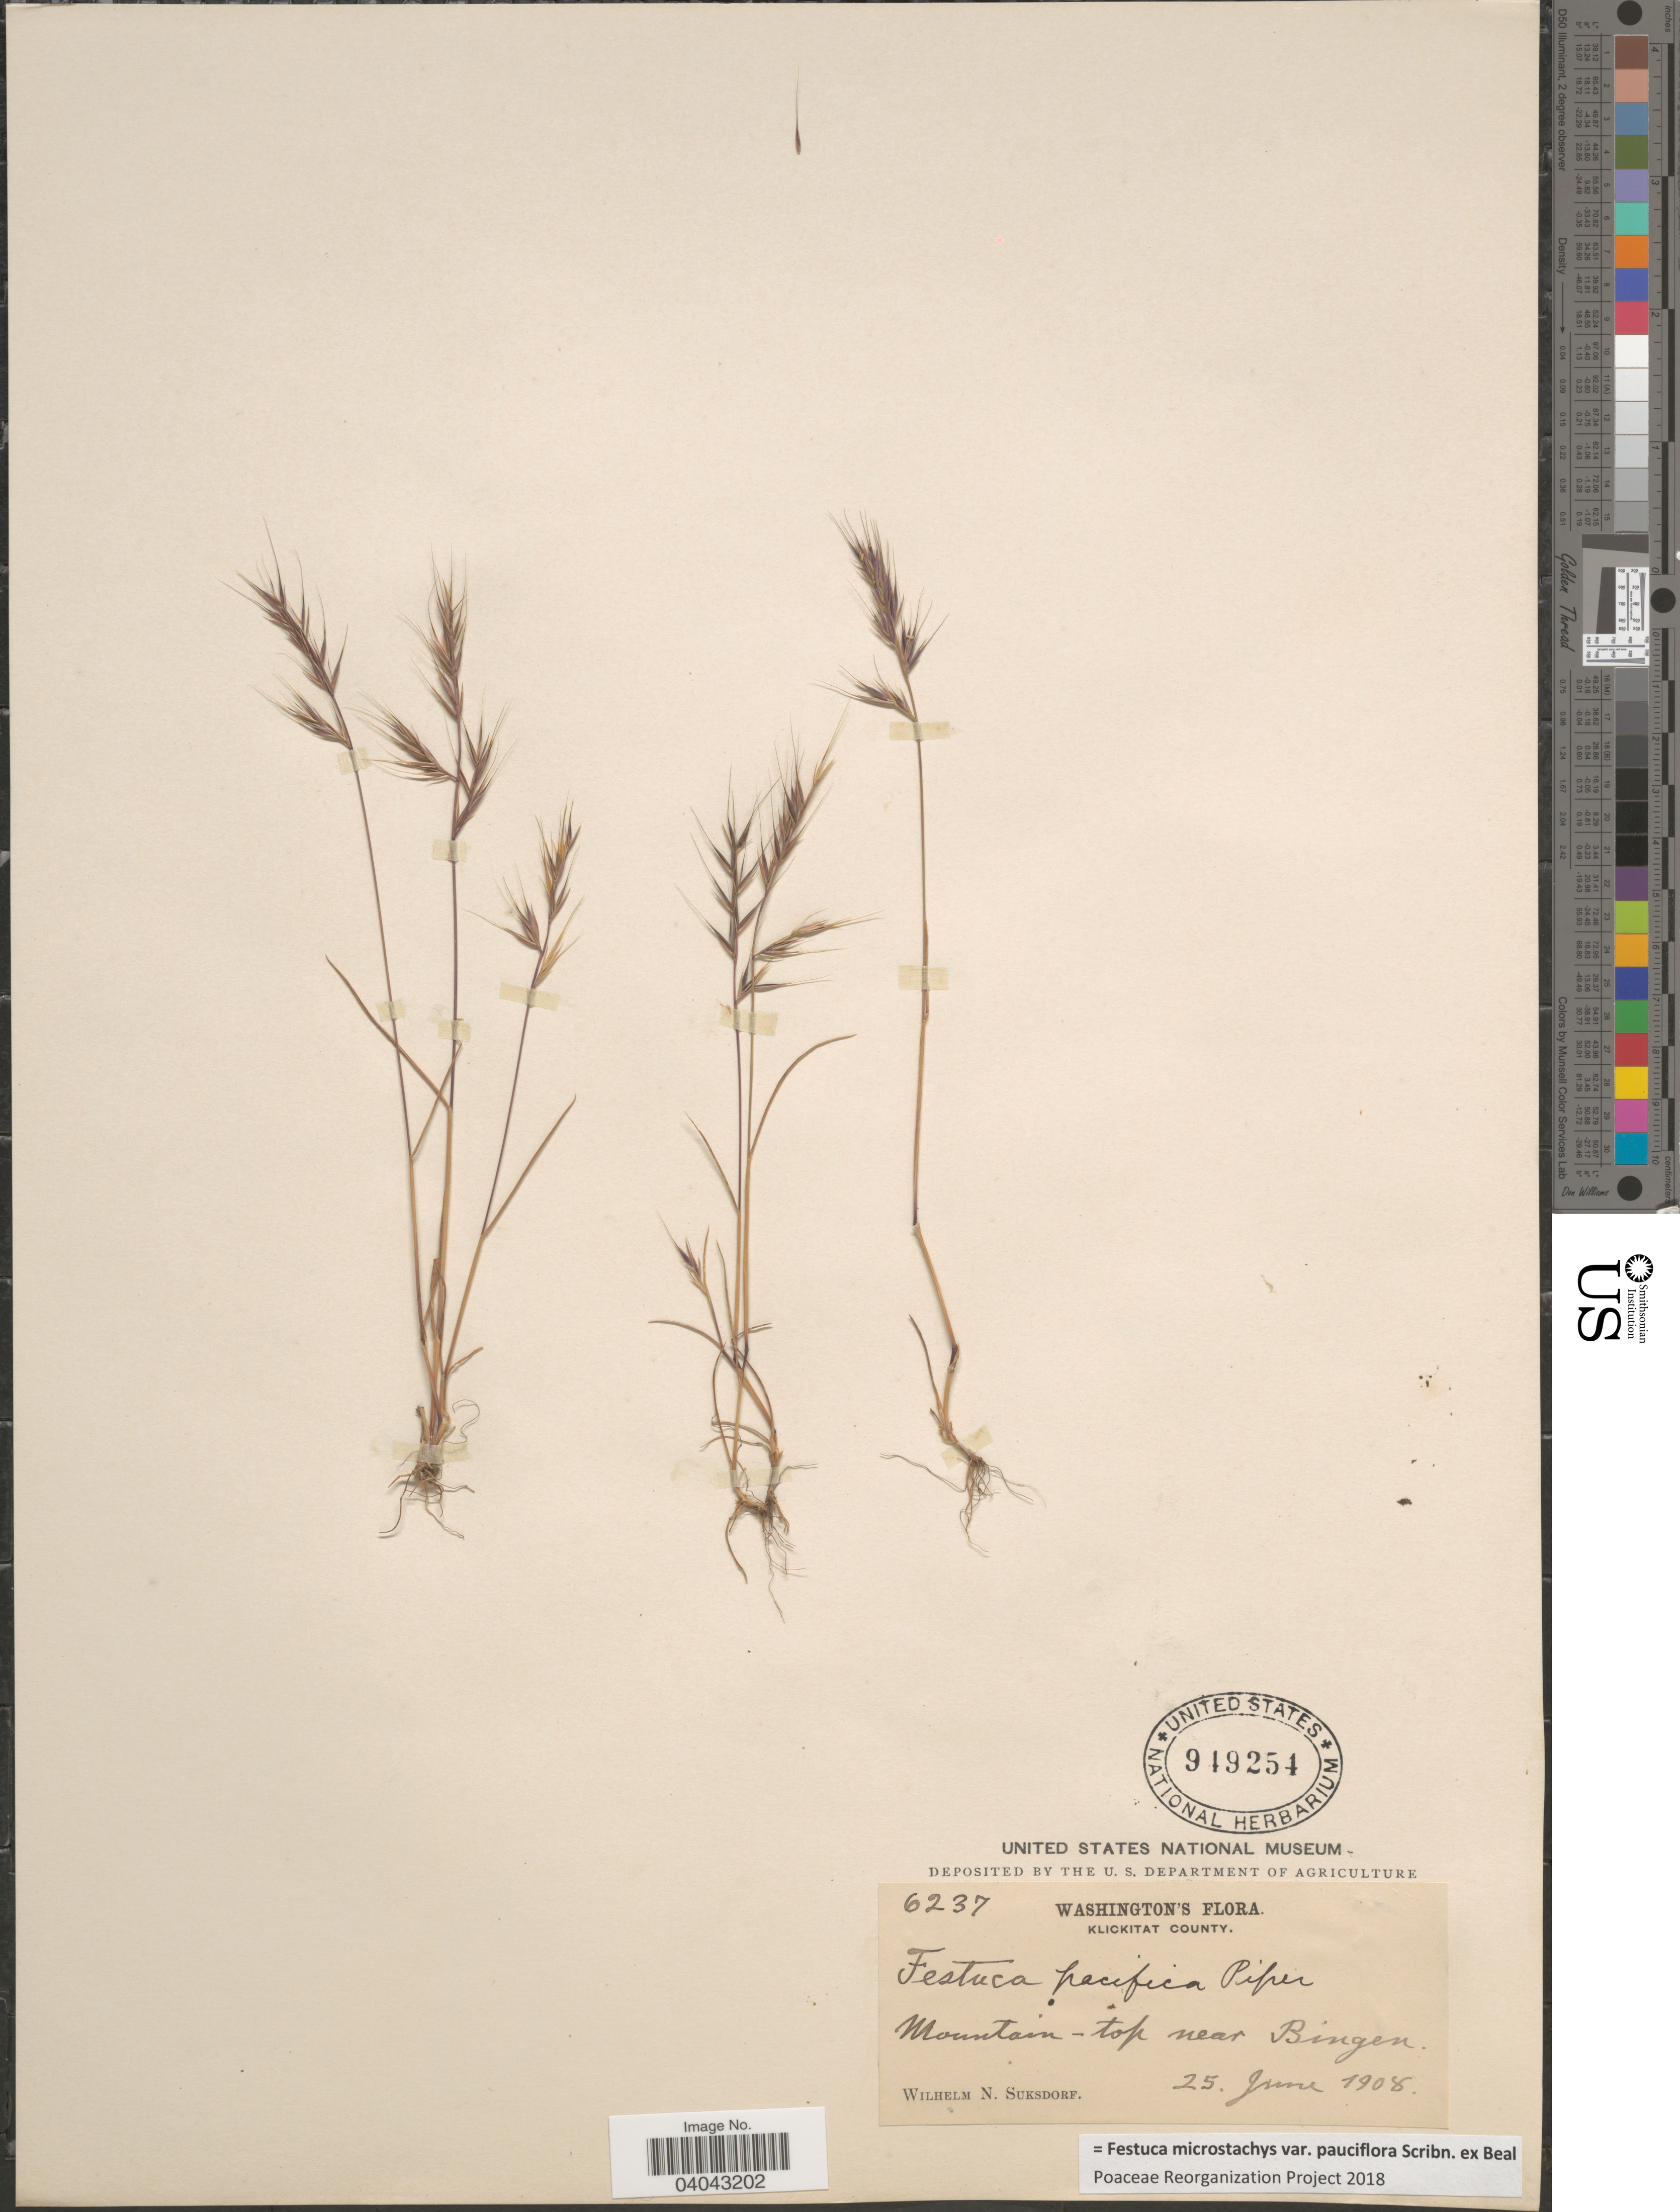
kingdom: Plantae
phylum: Tracheophyta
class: Liliopsida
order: Poales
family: Poaceae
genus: Festuca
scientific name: Festuca microstachys var. pauciflora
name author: Scribn. ex W.J. Beal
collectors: W. N. Suksdorf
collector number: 6237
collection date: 1908-06-25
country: United States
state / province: Washington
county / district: Klickitat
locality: Klickitat County. Mountain-top near Bingen.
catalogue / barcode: US 949254